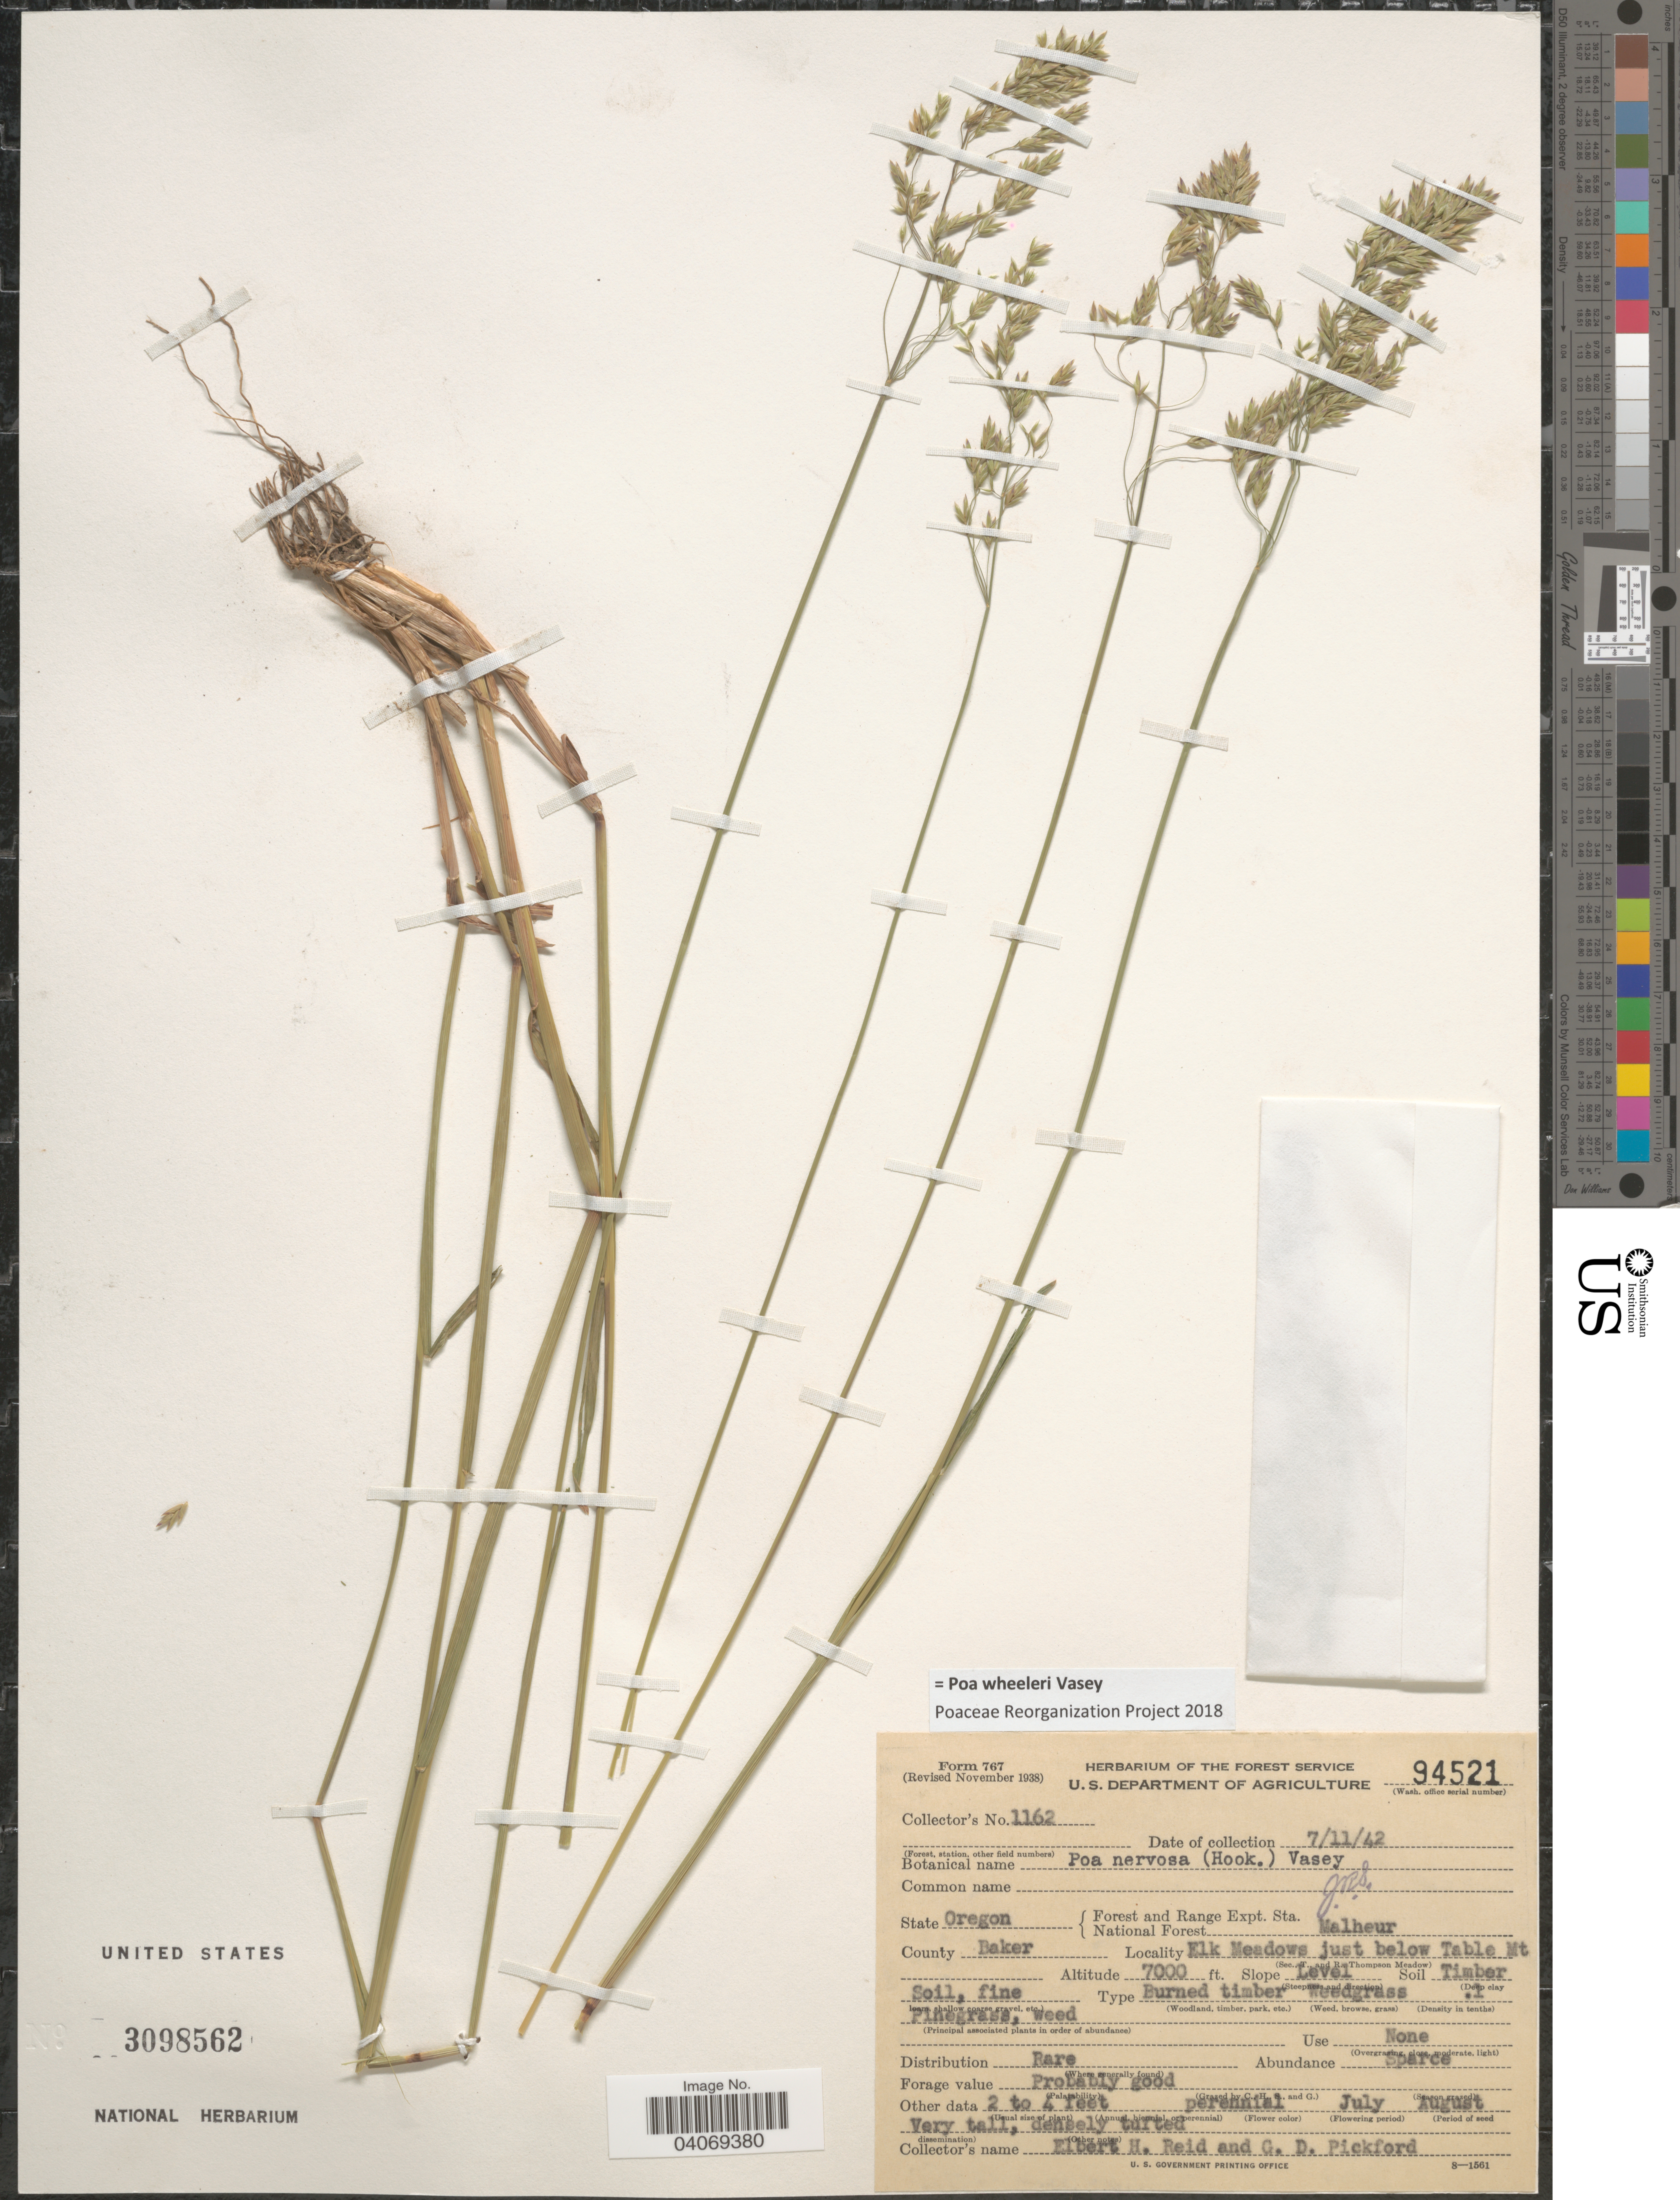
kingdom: Plantae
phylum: Tracheophyta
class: Liliopsida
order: Poales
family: Poaceae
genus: Poa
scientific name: Poa wheeleri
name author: Vasey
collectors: E. Reid & G. Pickford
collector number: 1162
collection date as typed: Transcribed d/m/y: 11/7/42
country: United States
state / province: Oregon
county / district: Baker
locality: Forest and Range Expt. Sta. National Forest Malheur. County Baker. Elk Meadows just below Table Mt.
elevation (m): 2134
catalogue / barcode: US 3098562